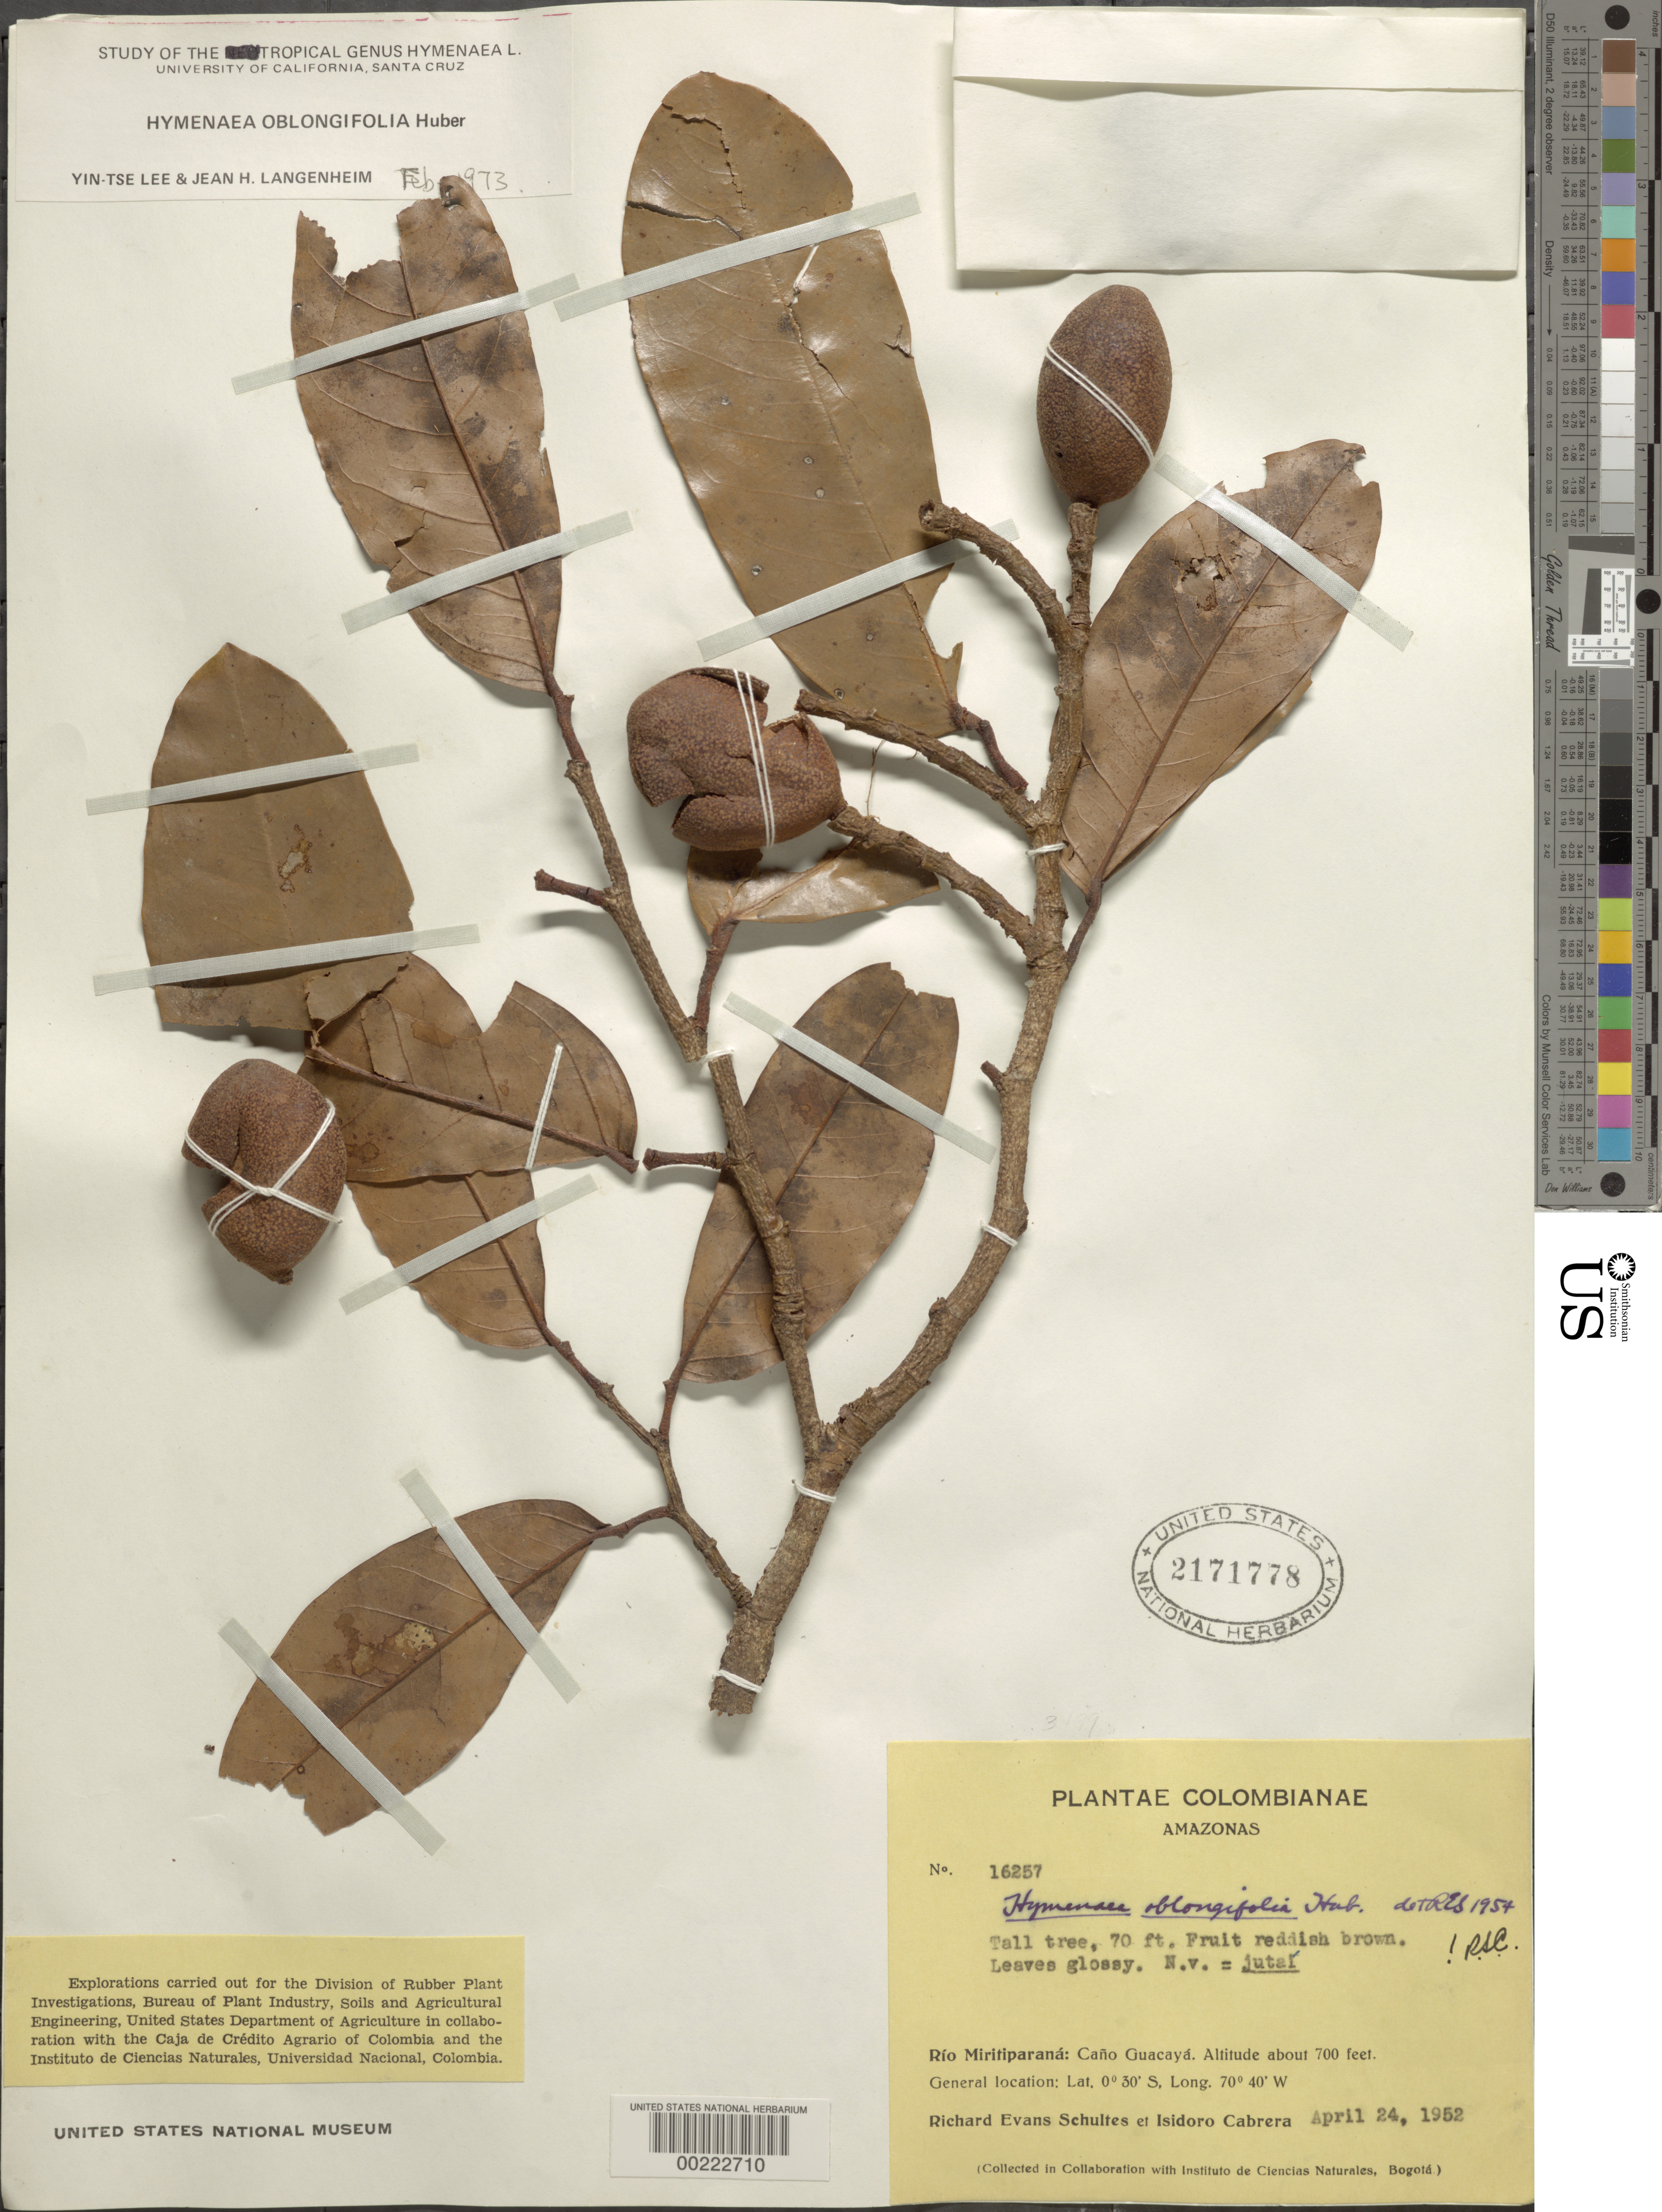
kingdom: Plantae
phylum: Tracheophyta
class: Magnoliopsida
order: Fabales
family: Fabaceae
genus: Hymenaea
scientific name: Hymenaea oblongifolia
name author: Huber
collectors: R. E. Schultes & I. Cabrera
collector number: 16257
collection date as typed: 24 Apr 1952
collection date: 1952-04-24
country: Colombia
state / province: Amazônas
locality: Rio Miritiparana: Caño Guacaya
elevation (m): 300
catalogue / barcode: US 2171778